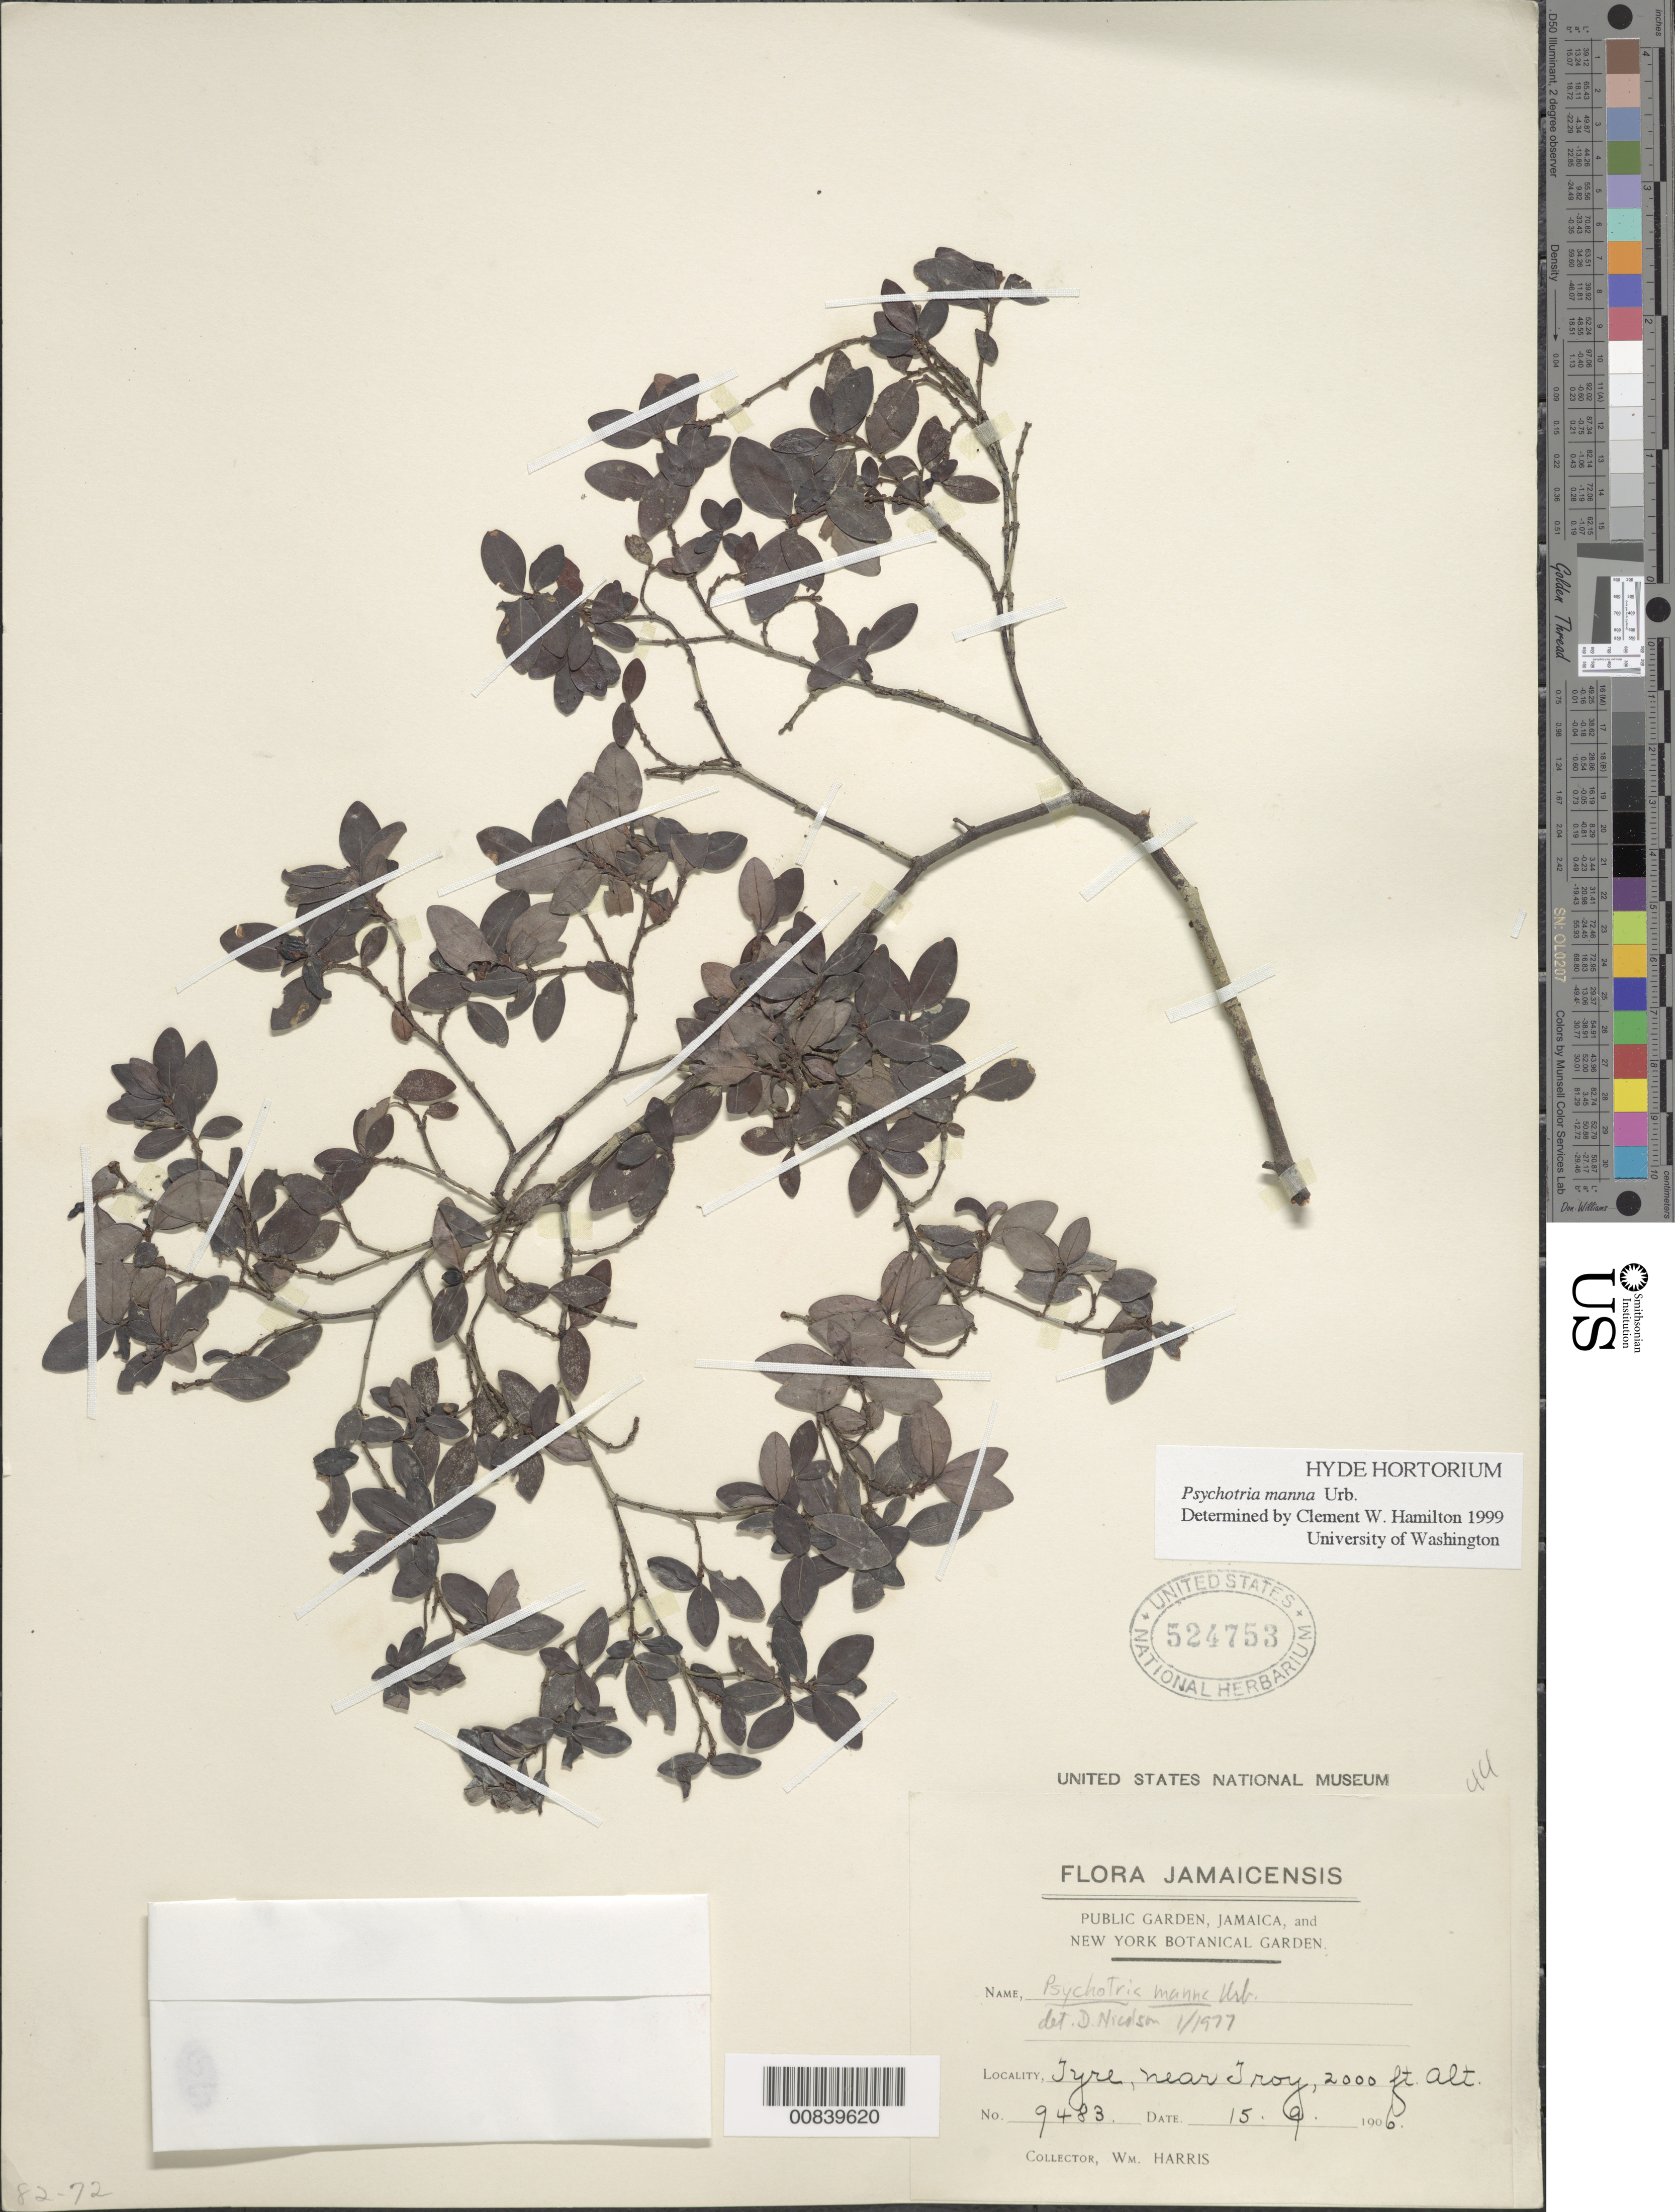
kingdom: Plantae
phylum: Tracheophyta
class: Magnoliopsida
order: Gentianales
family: Rubiaceae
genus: Psychotria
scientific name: Psychotria manna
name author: Urb.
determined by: Nicolson, Dan H.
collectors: W. H. Harris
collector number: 9483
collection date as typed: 15 Sep 1906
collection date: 1906-09-15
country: Jamaica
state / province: Trelawny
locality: Tyre, near Troy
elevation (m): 610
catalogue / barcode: US 524753